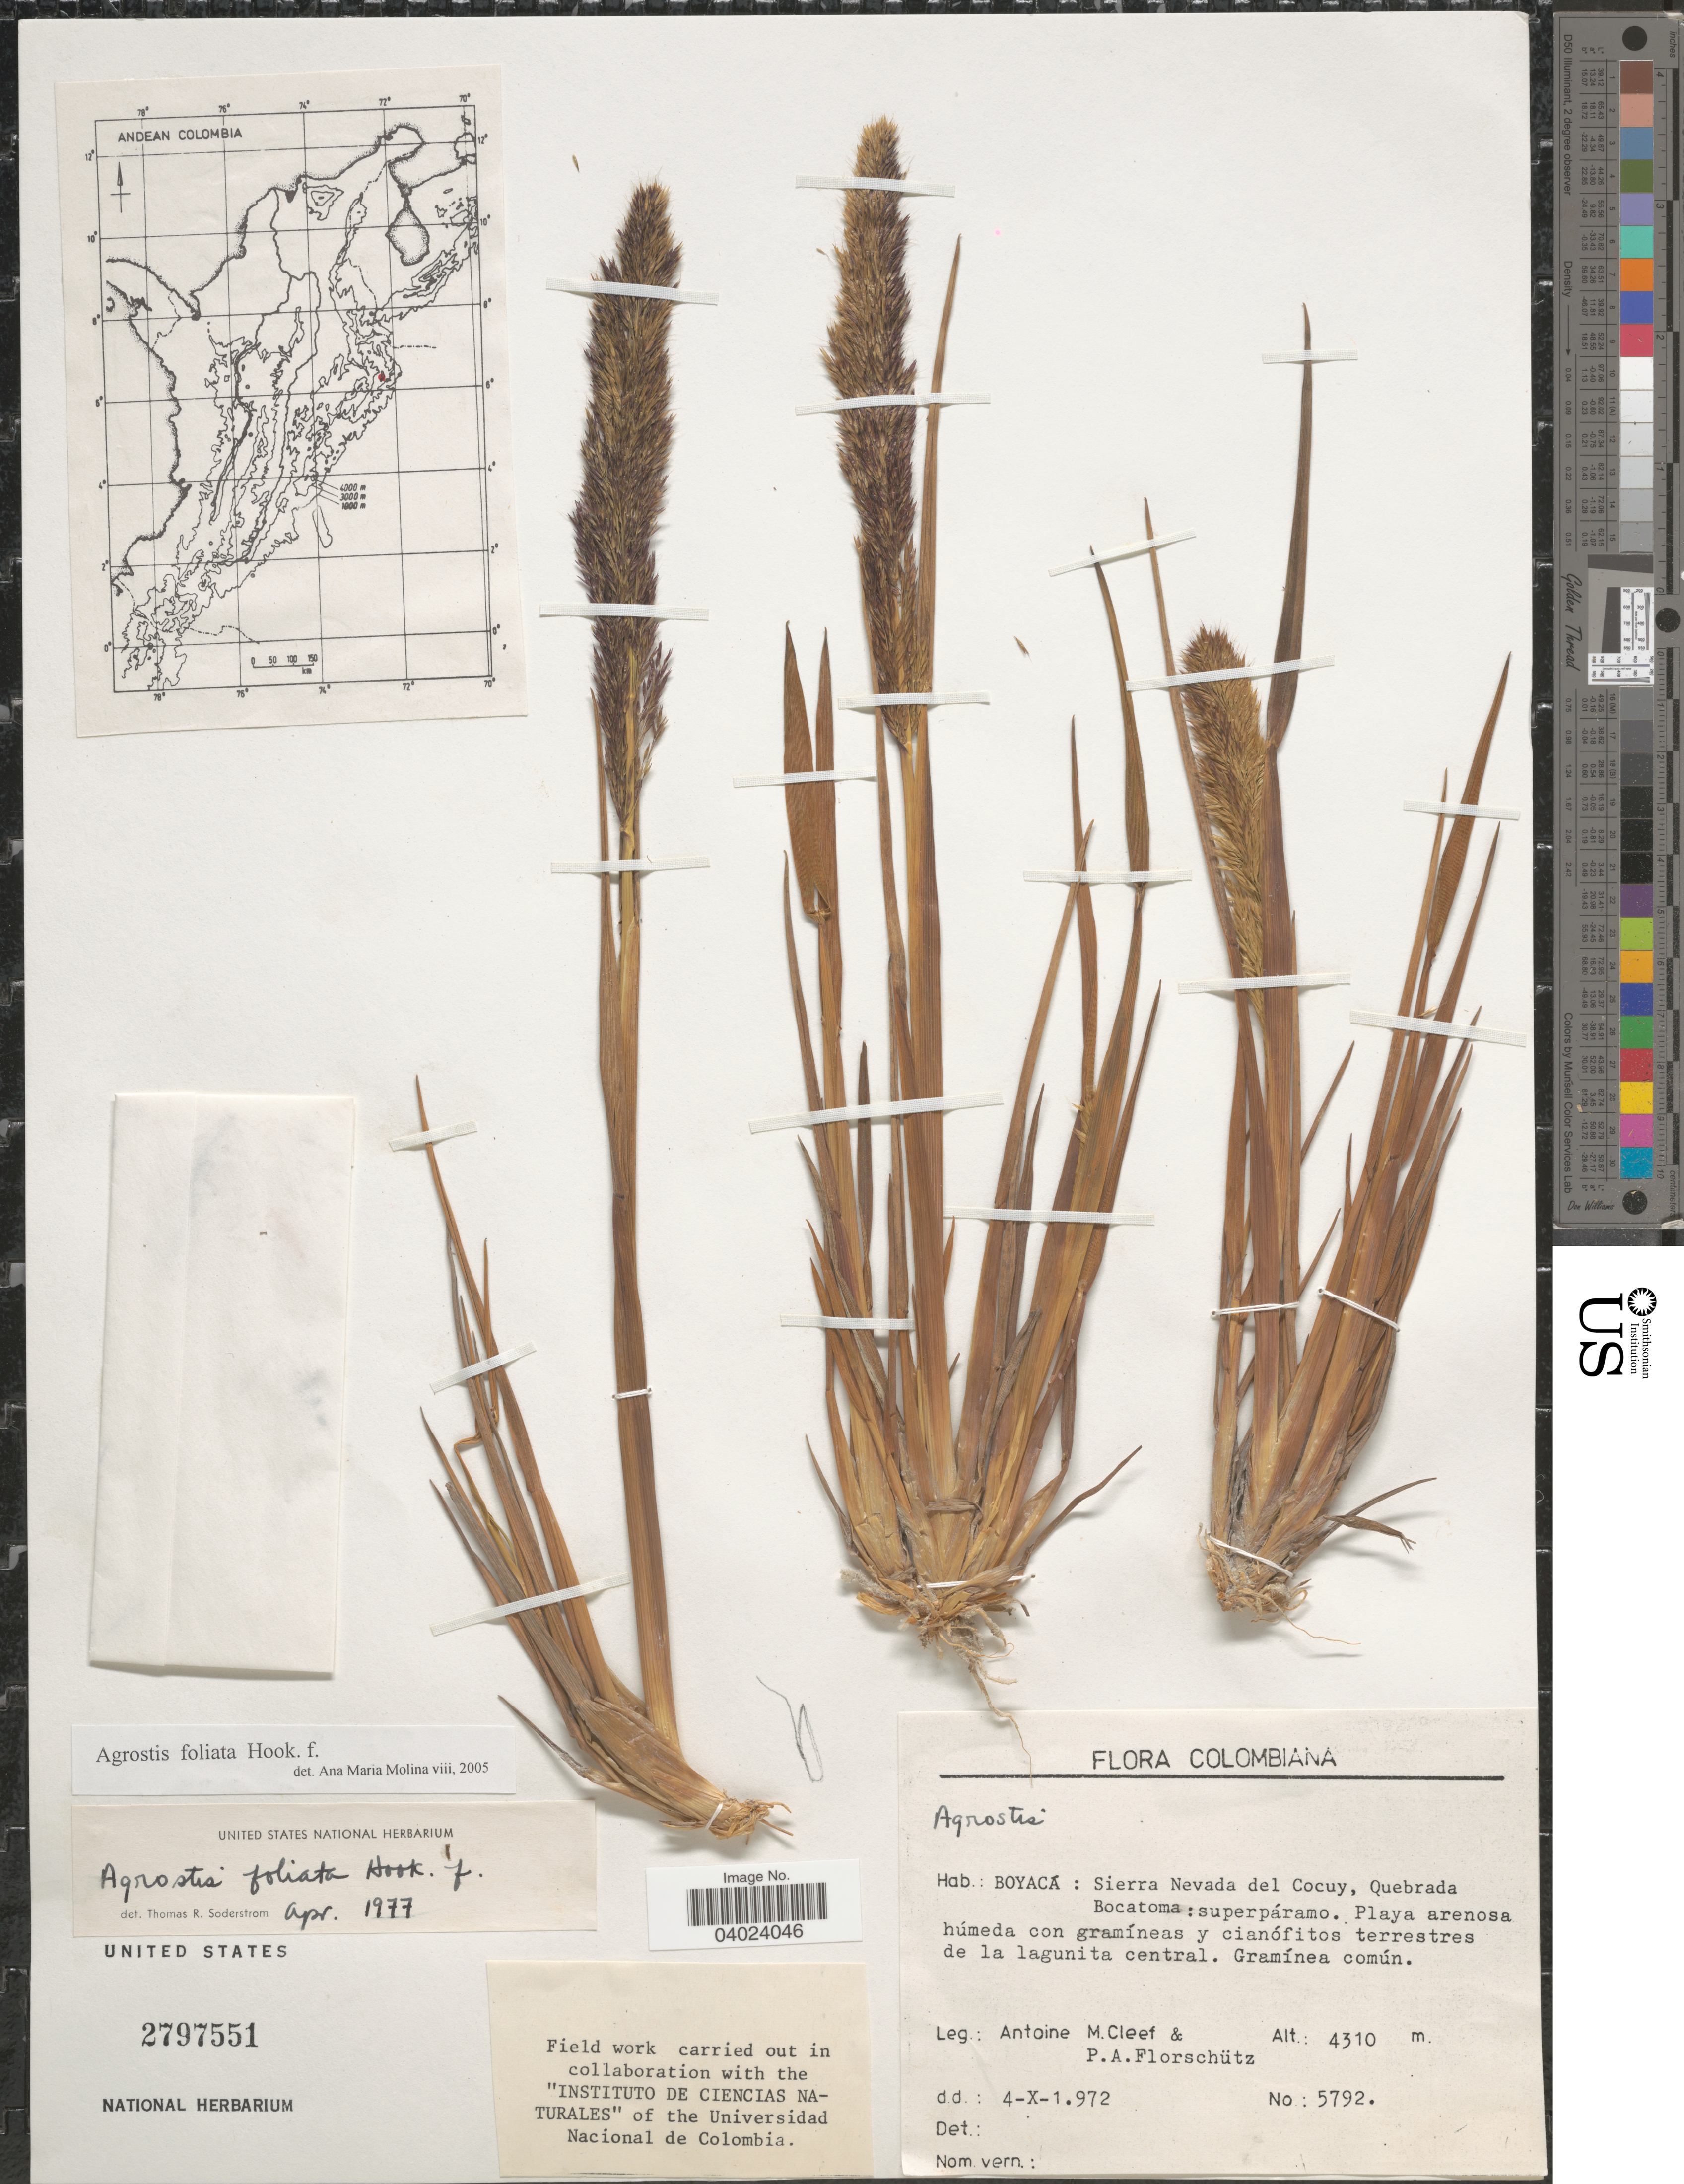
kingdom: Plantae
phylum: Tracheophyta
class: Liliopsida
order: Poales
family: Poaceae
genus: Agrostis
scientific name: Agrostis foliata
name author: Hook. f.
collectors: A. M. Cleef & P. Florschütz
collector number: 5792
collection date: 1972-10-04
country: Colombia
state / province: Boyacá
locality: Sierra Nevada del Cocuy, Quebrada Bocatoma: superpáramo.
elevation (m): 4310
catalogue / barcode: US 2797551